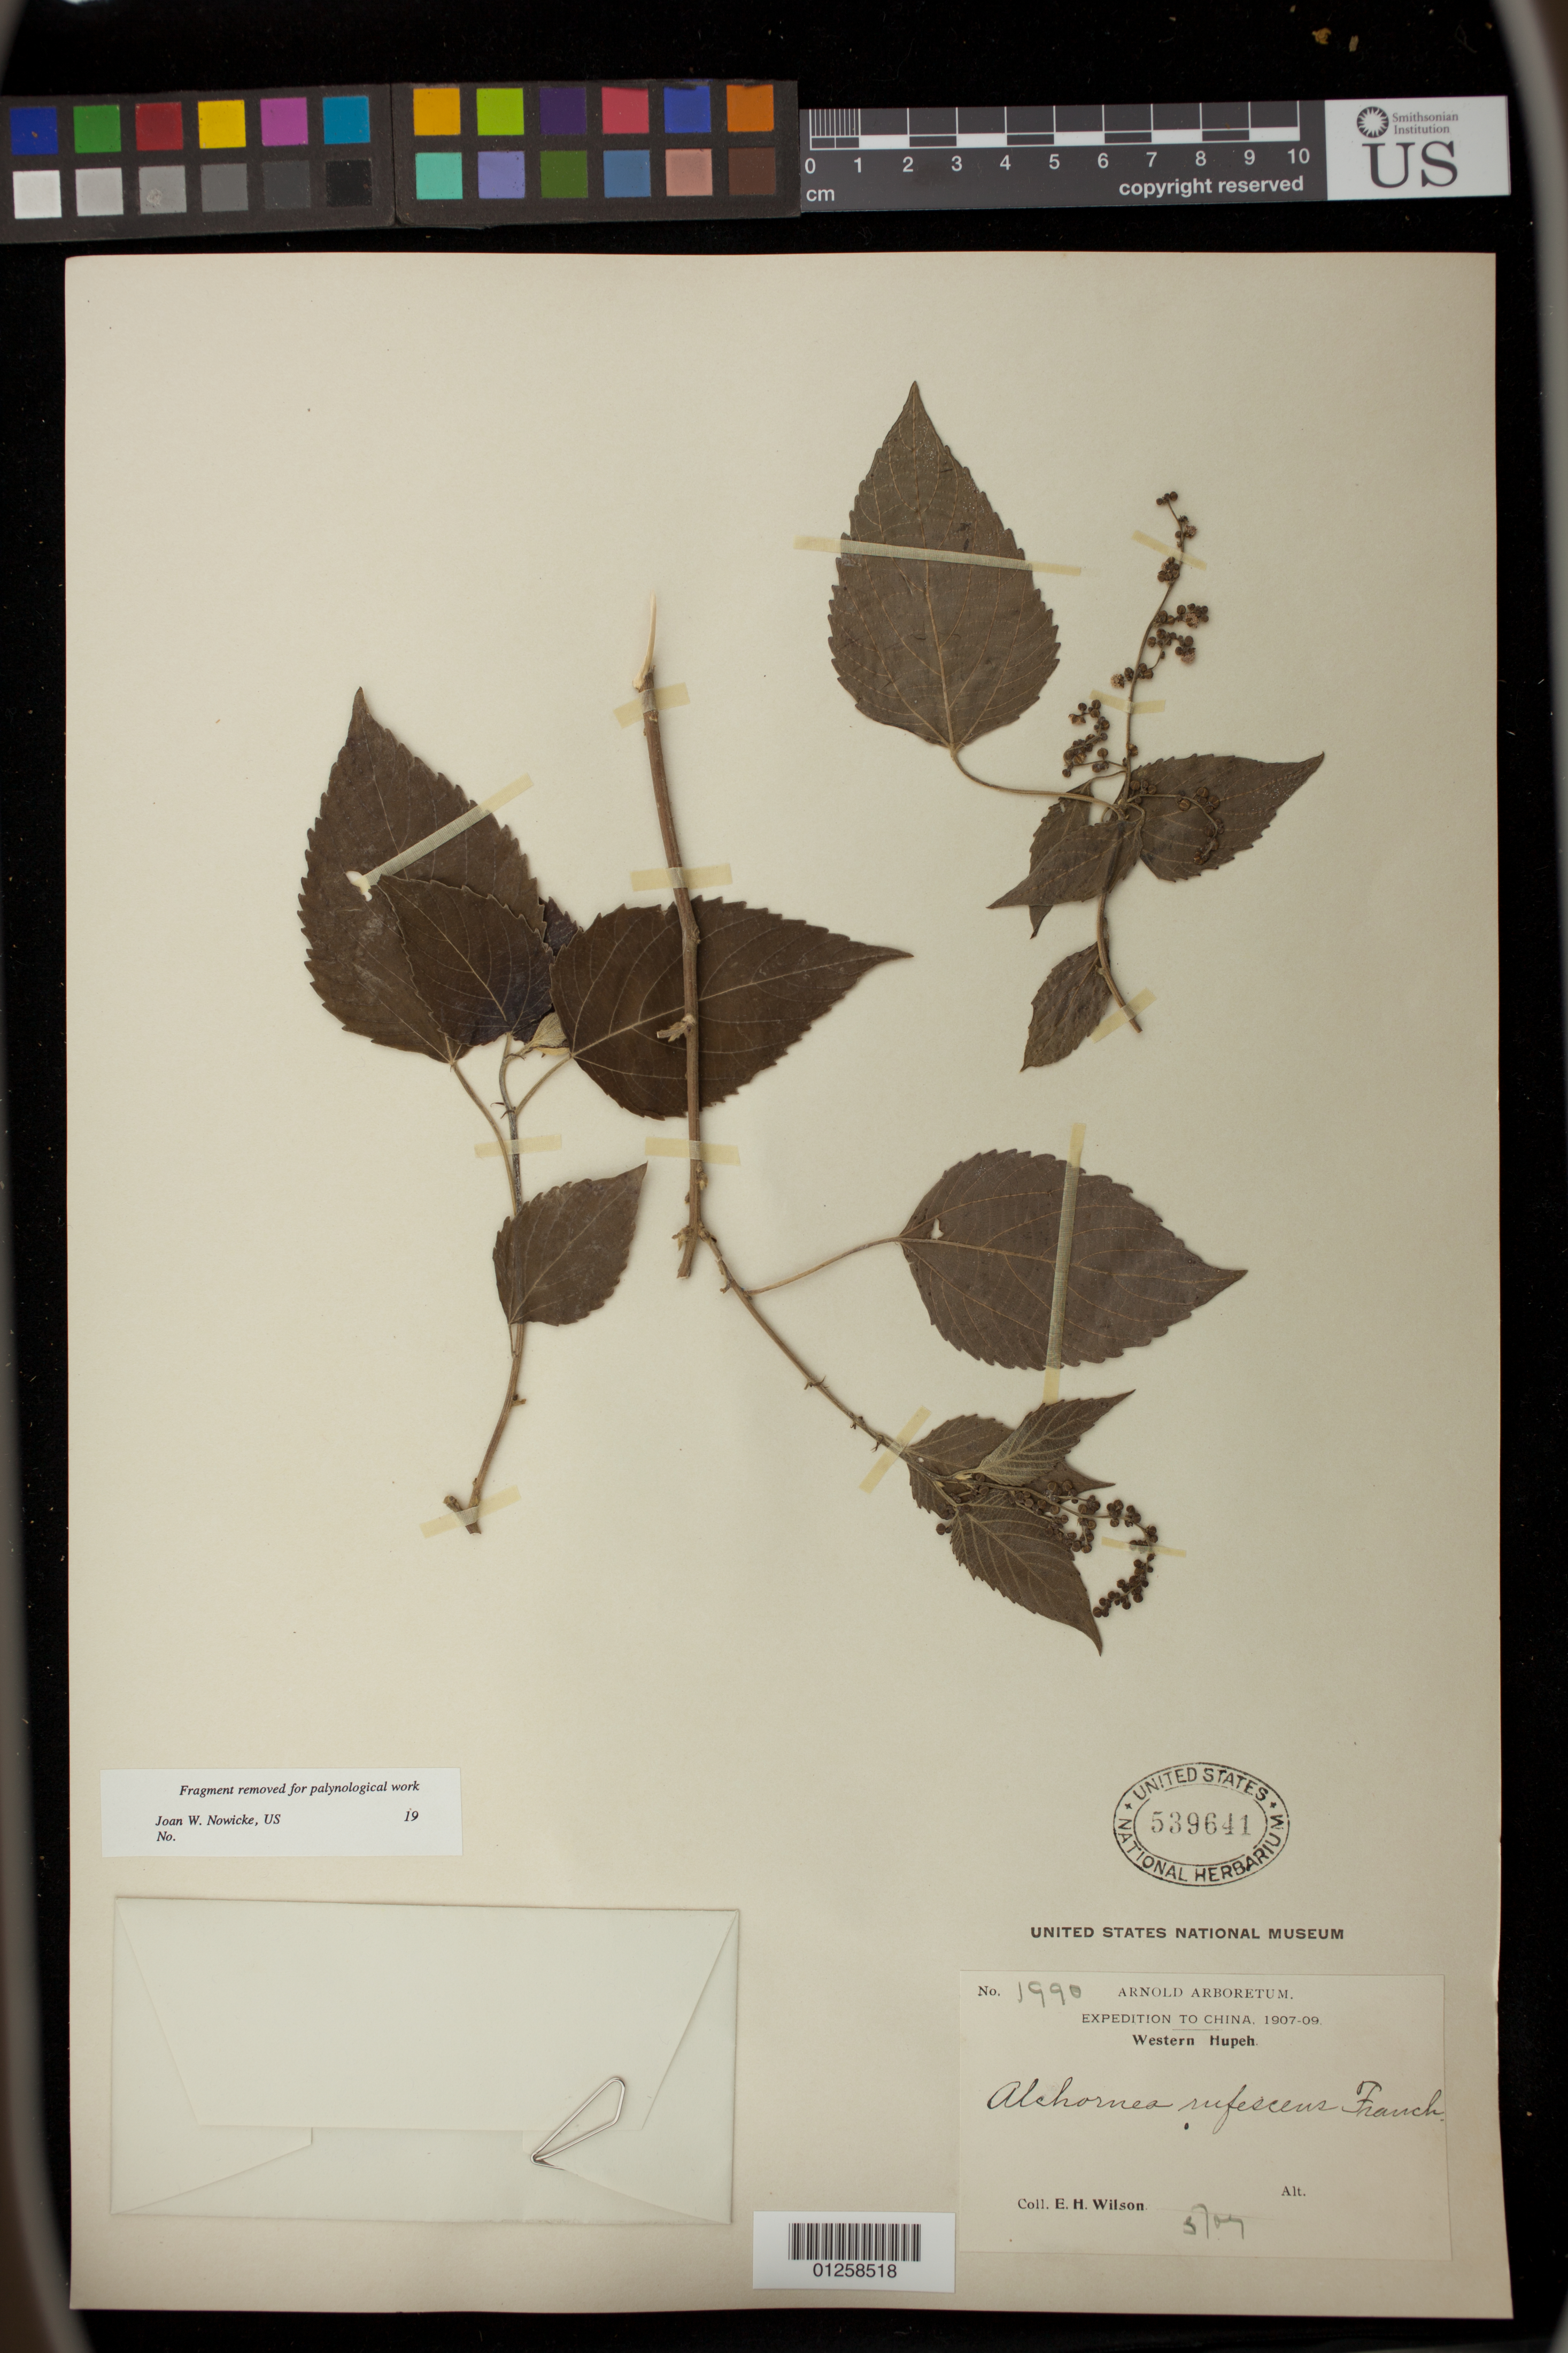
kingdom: Plantae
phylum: Tracheophyta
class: Magnoliopsida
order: Malpighiales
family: Euphorbiaceae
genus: Discocleidion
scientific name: Discocleidion rufescens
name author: (Franch.) Pax & K. Hoffm.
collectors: E. H. Wilson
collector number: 1990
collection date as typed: May 1901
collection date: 1901-05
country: China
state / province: Hubei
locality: Western Hupeh.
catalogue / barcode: US 539641